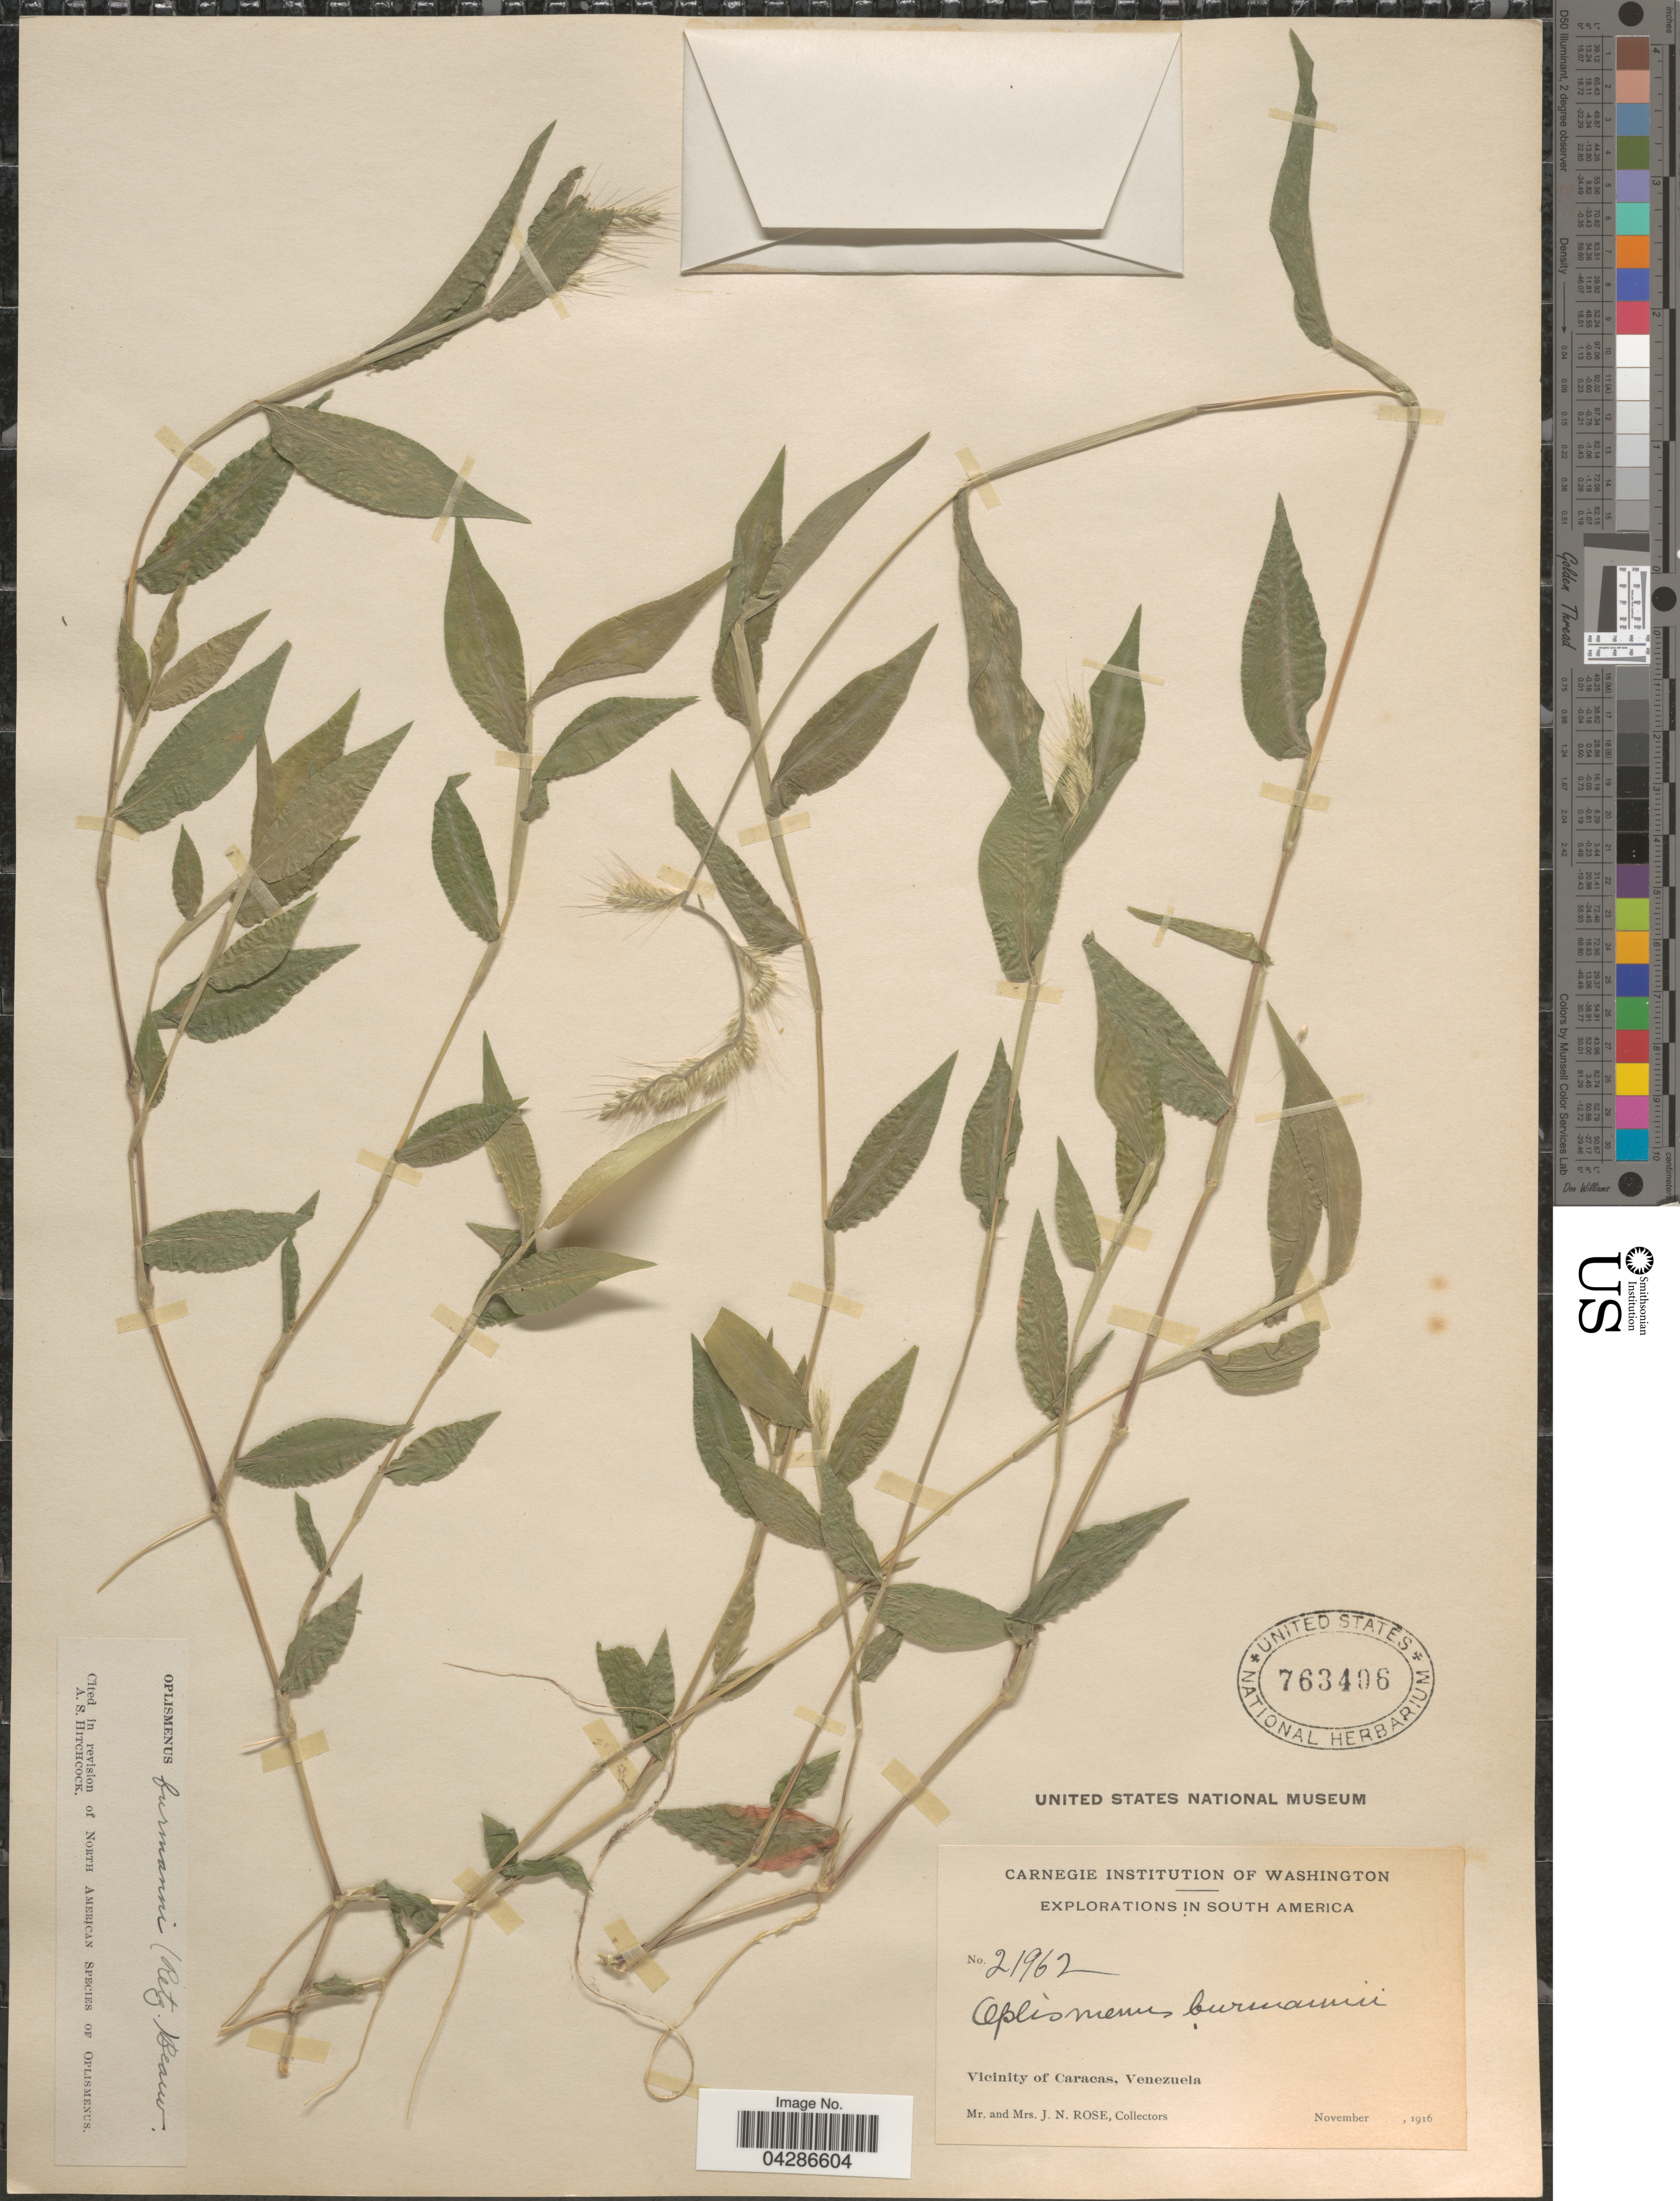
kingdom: Plantae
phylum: Tracheophyta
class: Liliopsida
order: Poales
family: Poaceae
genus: Oplismenus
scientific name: Oplismenus burmannii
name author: (Retz.) P. Beauv.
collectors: J. N. Rose & L. B. Rose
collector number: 21962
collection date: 1916-11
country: Venezuela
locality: Explorations in South America. Vicinity of Caracas.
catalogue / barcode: US 763406